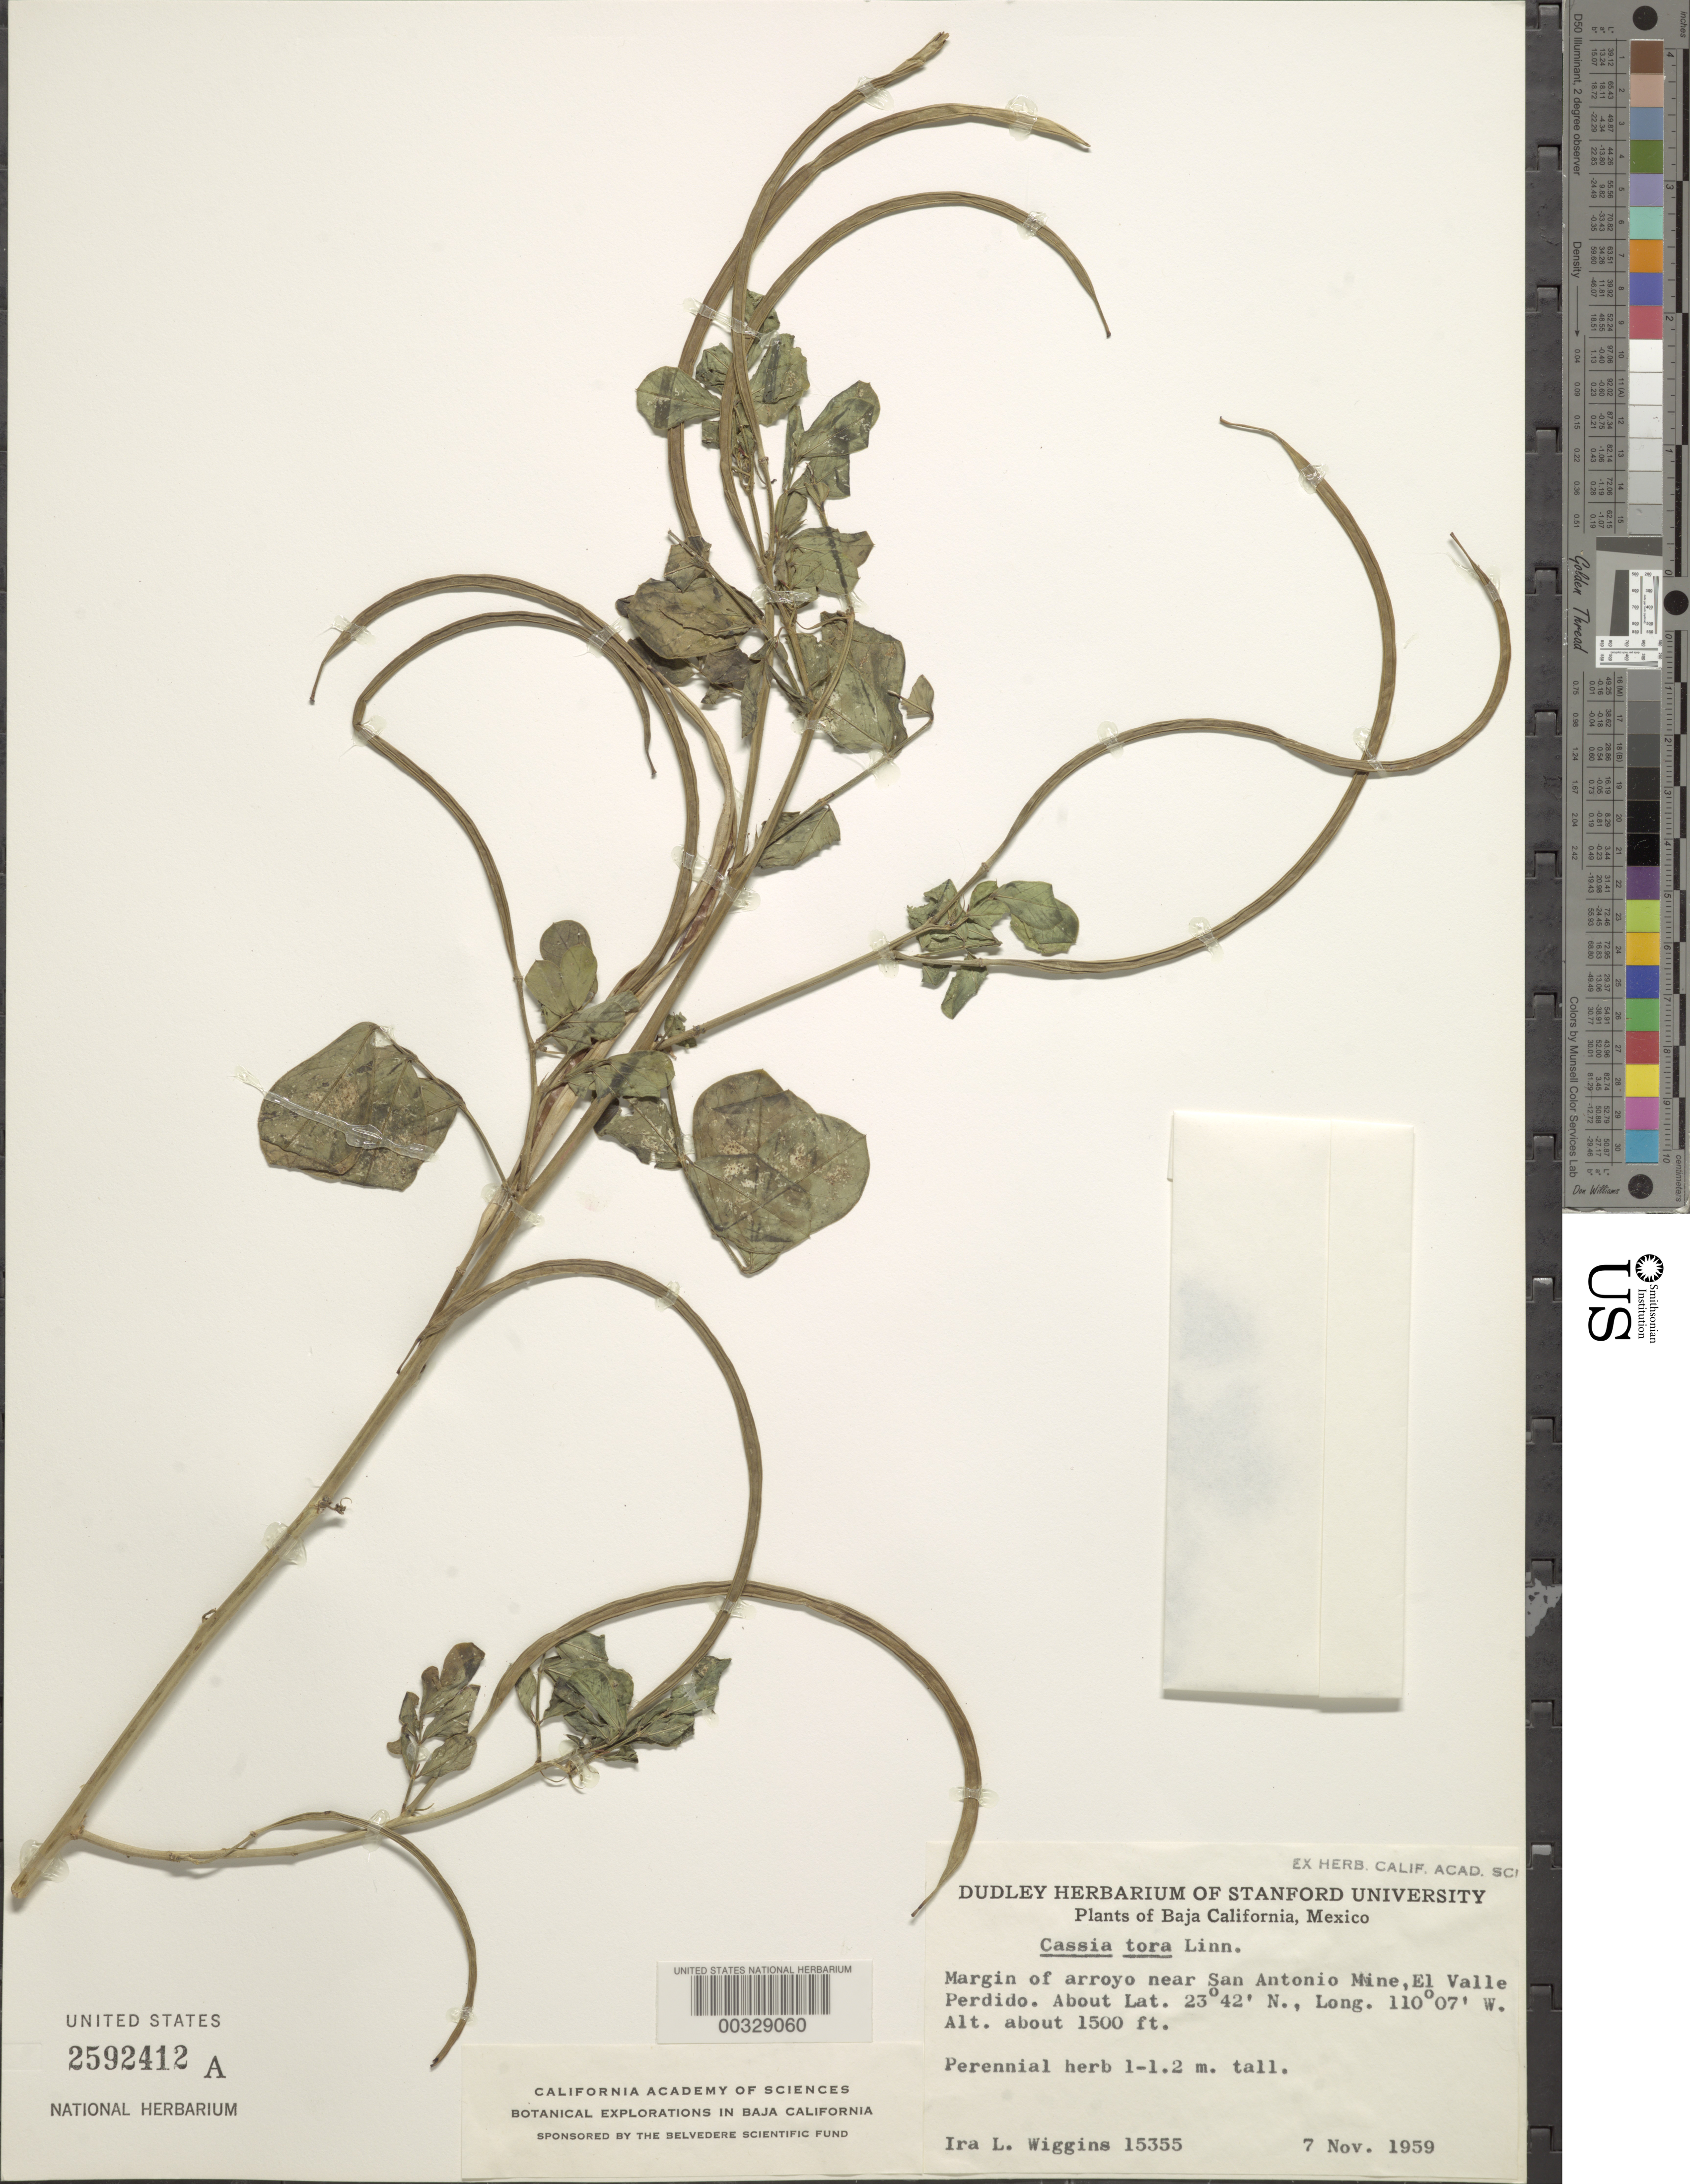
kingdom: Plantae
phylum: Tracheophyta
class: Magnoliopsida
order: Fabales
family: Fabaceae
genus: Senna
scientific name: Senna obtusifolia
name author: (L.) H.S. Irwin & Barneby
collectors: I. L. Wiggins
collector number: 15355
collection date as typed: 07 Nov 1959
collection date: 1959-11-07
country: Mexico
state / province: Baja California Sur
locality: Near San Antonio mine, El Valle Perdido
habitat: Margin of arroyo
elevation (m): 457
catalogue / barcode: US 2592412A